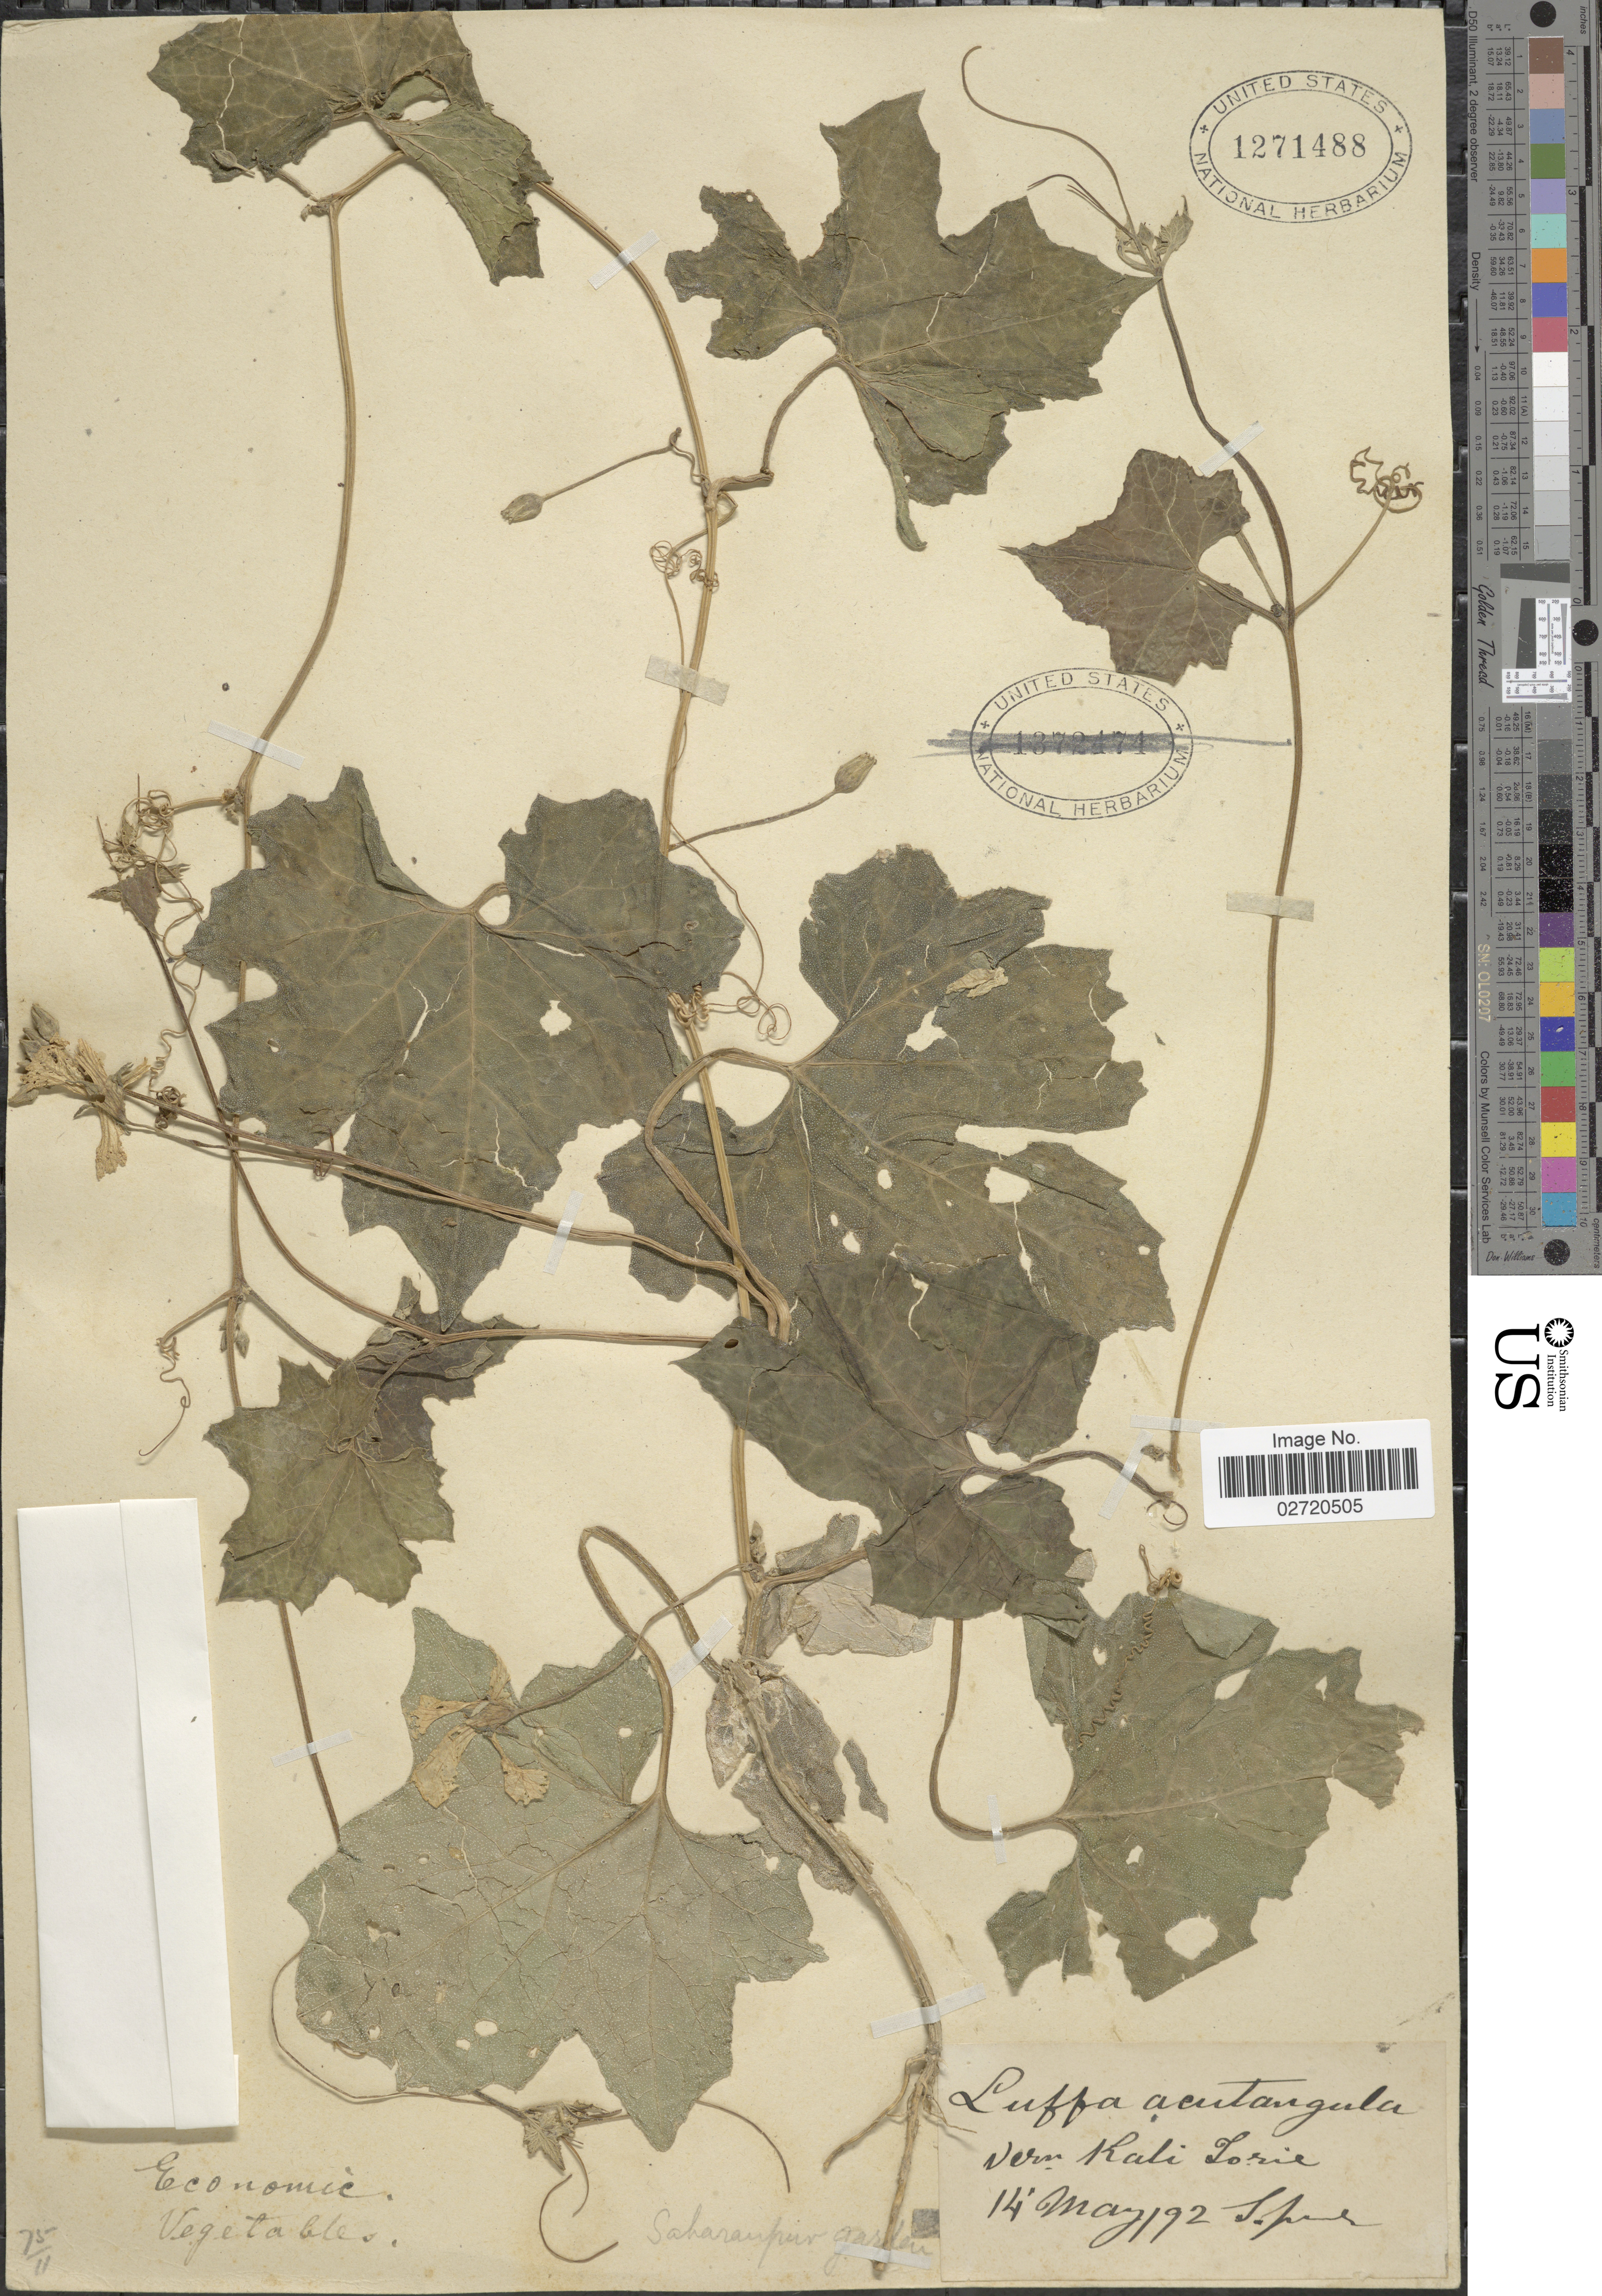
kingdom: Plantae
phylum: Tracheophyta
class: Magnoliopsida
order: Cucurbitales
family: Cucurbitaceae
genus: Luffa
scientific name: Luffa acutangula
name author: (L.) Roxb.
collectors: Ex herb. Saharanpur Garden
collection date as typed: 14 May 192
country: India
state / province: Uttar Pradesh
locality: S.pur [Saharanpur garden]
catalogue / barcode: US 1271488